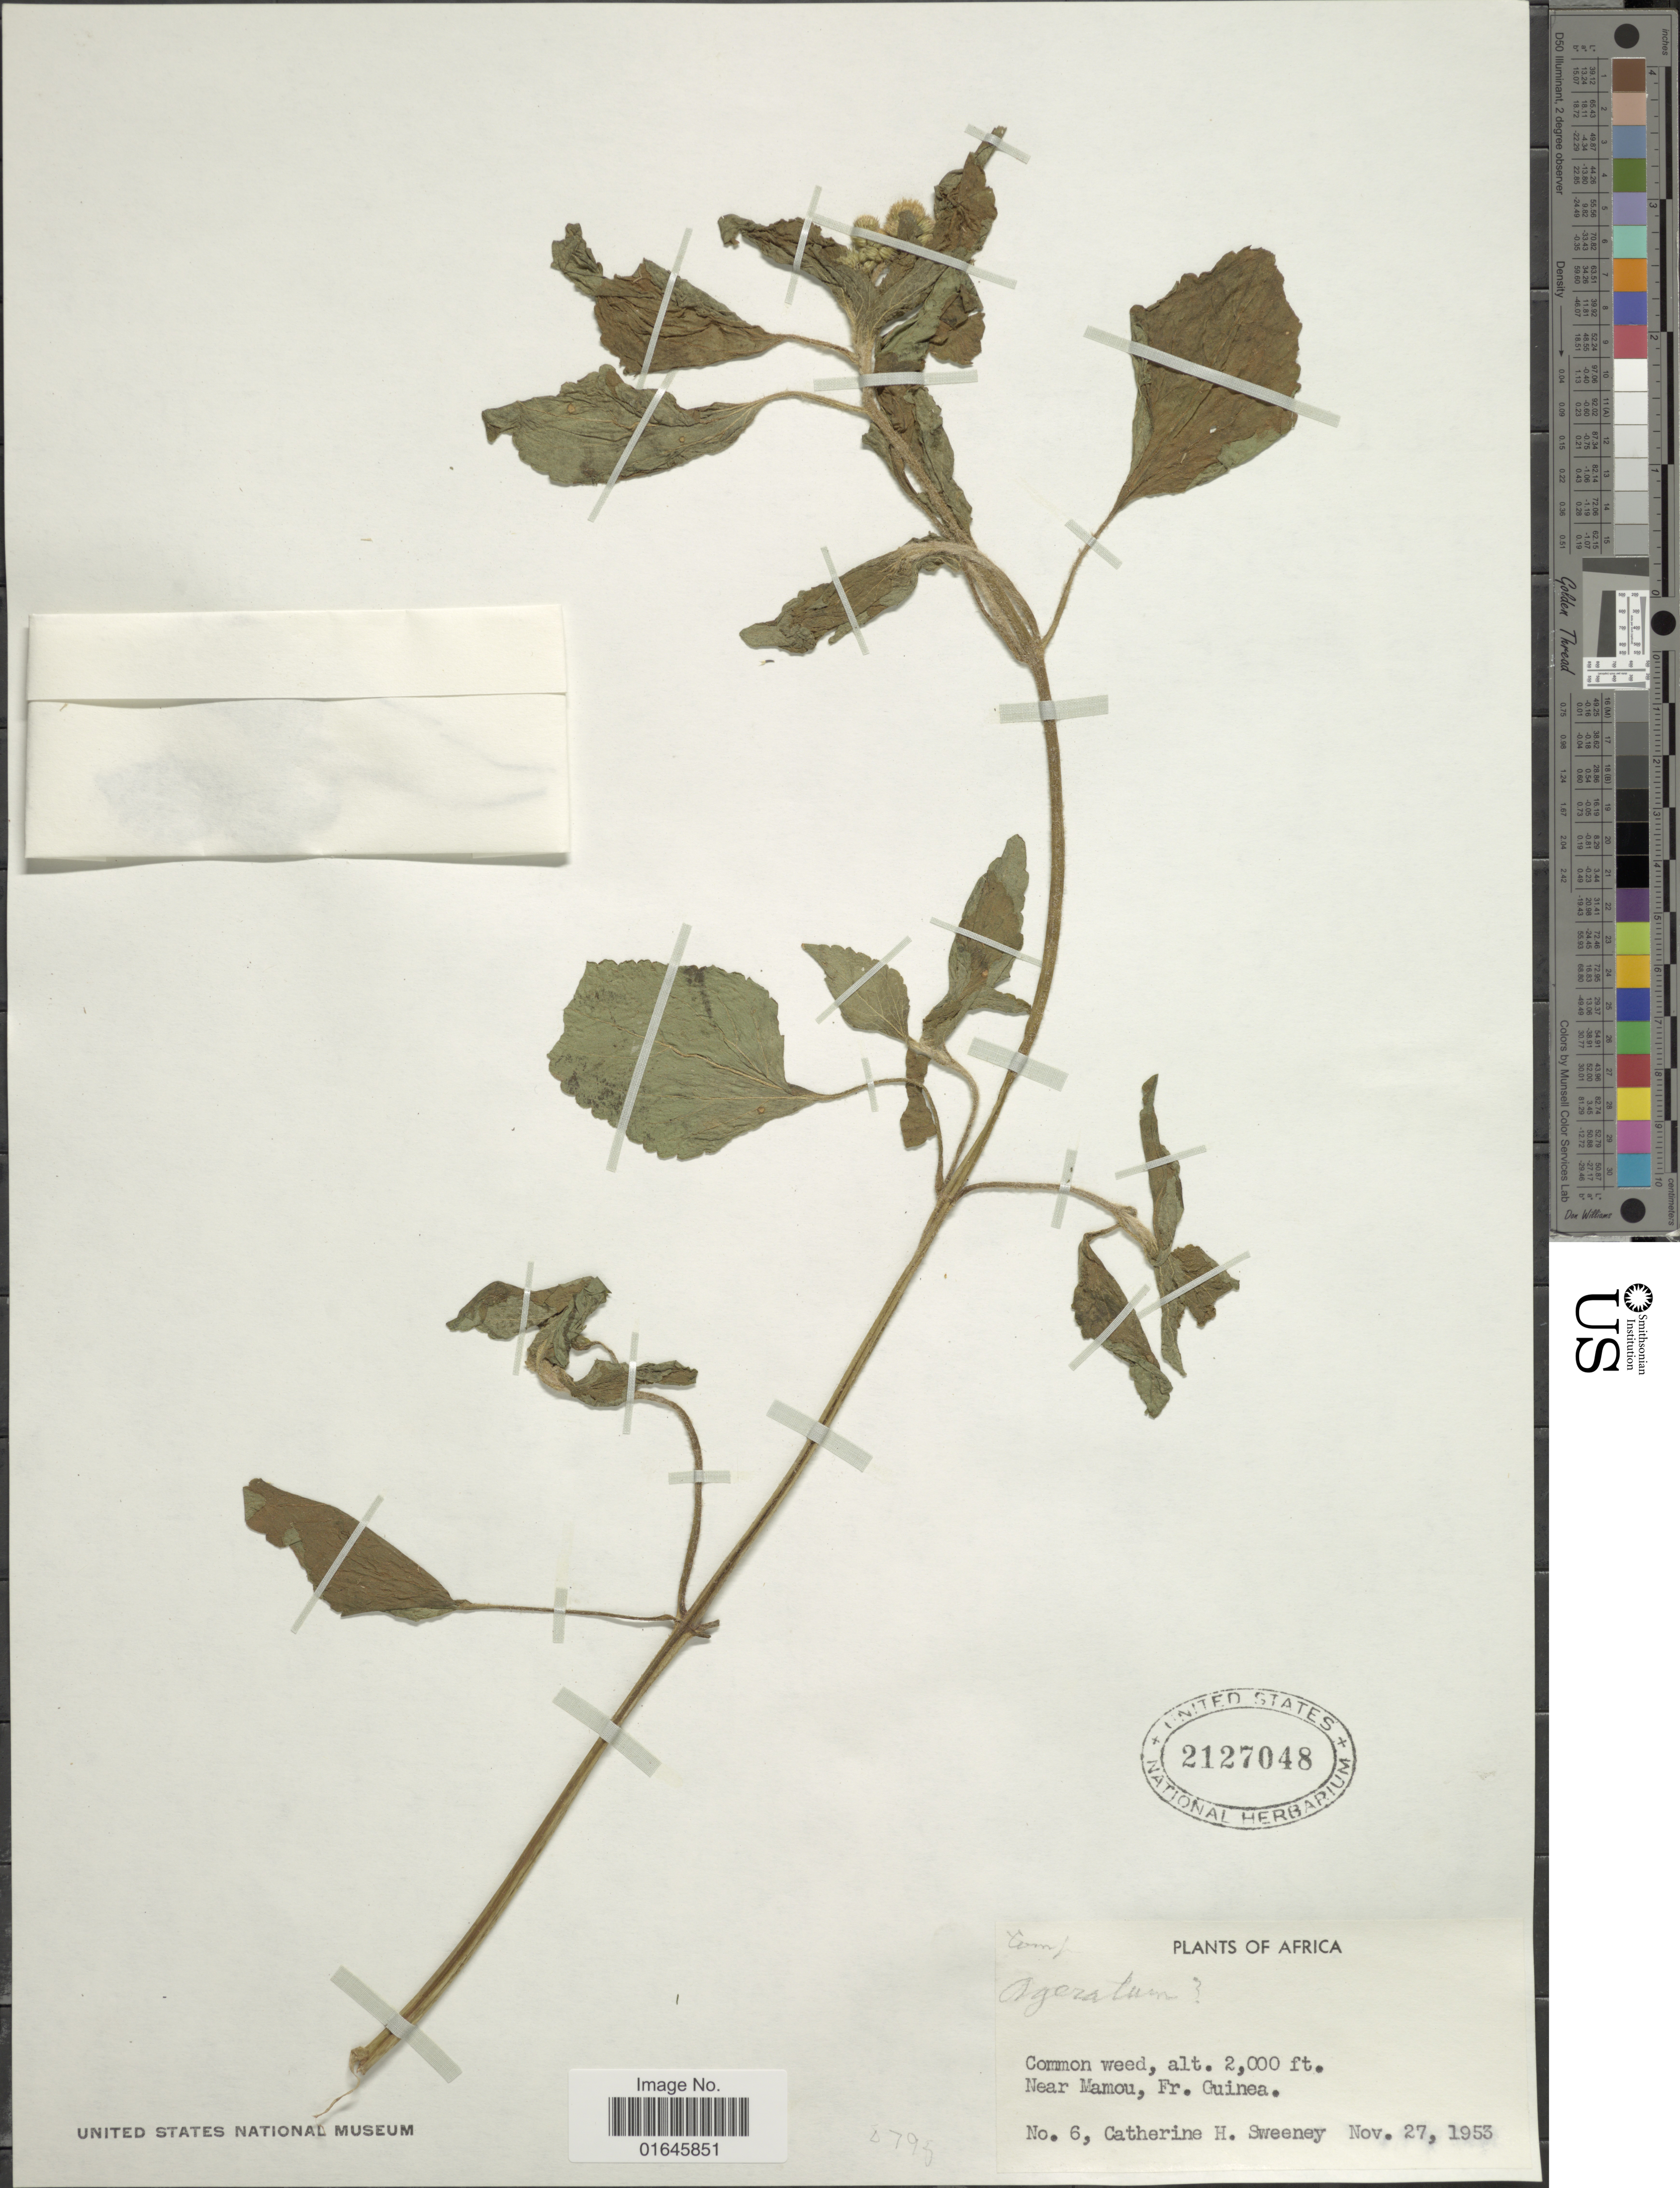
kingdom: Plantae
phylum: Tracheophyta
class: Magnoliopsida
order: Asterales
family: Asteraceae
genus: Ageratum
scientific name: Ageratum conyzoides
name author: L.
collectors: C. Sweeney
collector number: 6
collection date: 1953-11-27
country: Guinea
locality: Africa, Along road in thick forest, near Mamou, Fr. Guinea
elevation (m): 610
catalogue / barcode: US 2127048